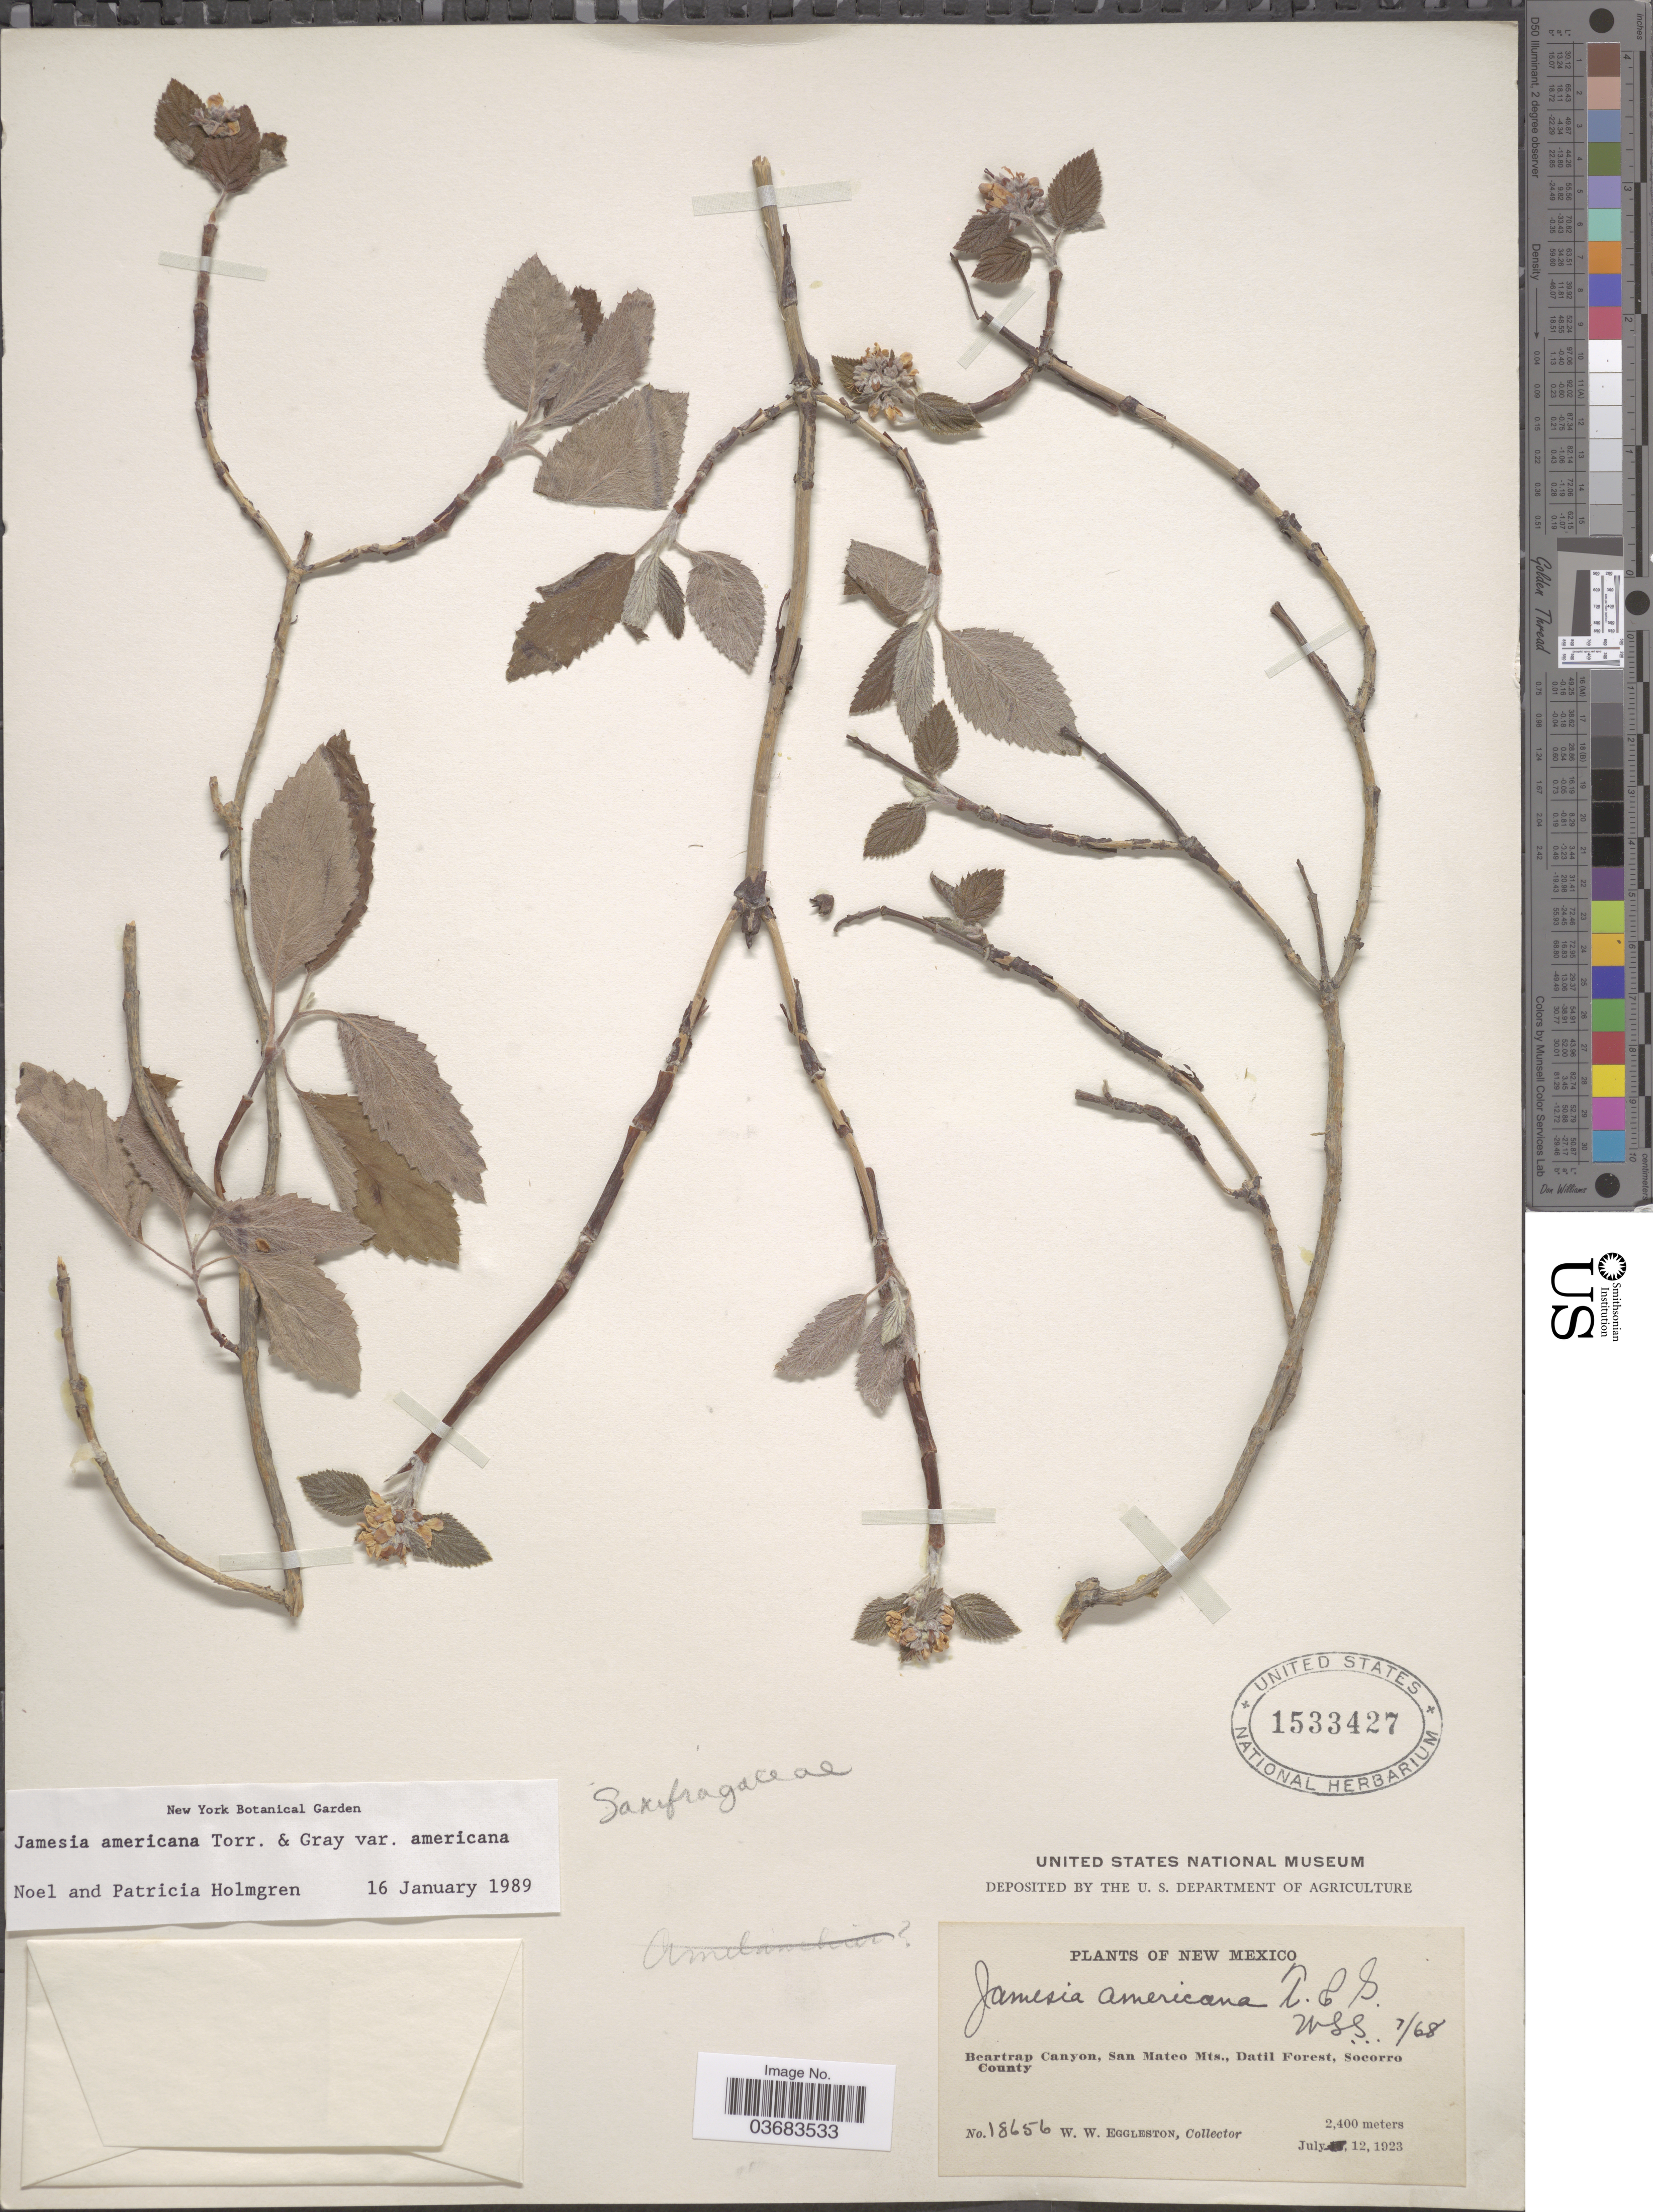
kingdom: Plantae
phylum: Tracheophyta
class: Magnoliopsida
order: Cornales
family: Hydrangeaceae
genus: Edwinia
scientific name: Edwinia americana var. americana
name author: (Torr. & A. Gray) A. Heller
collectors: W. W. Eggleston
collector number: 18656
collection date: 1923-07-12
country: United States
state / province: New Mexico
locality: Beartrap Canyon, San Mateo Mts., Datil Forest, Socorro County.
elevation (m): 2400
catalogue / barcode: US 1533427